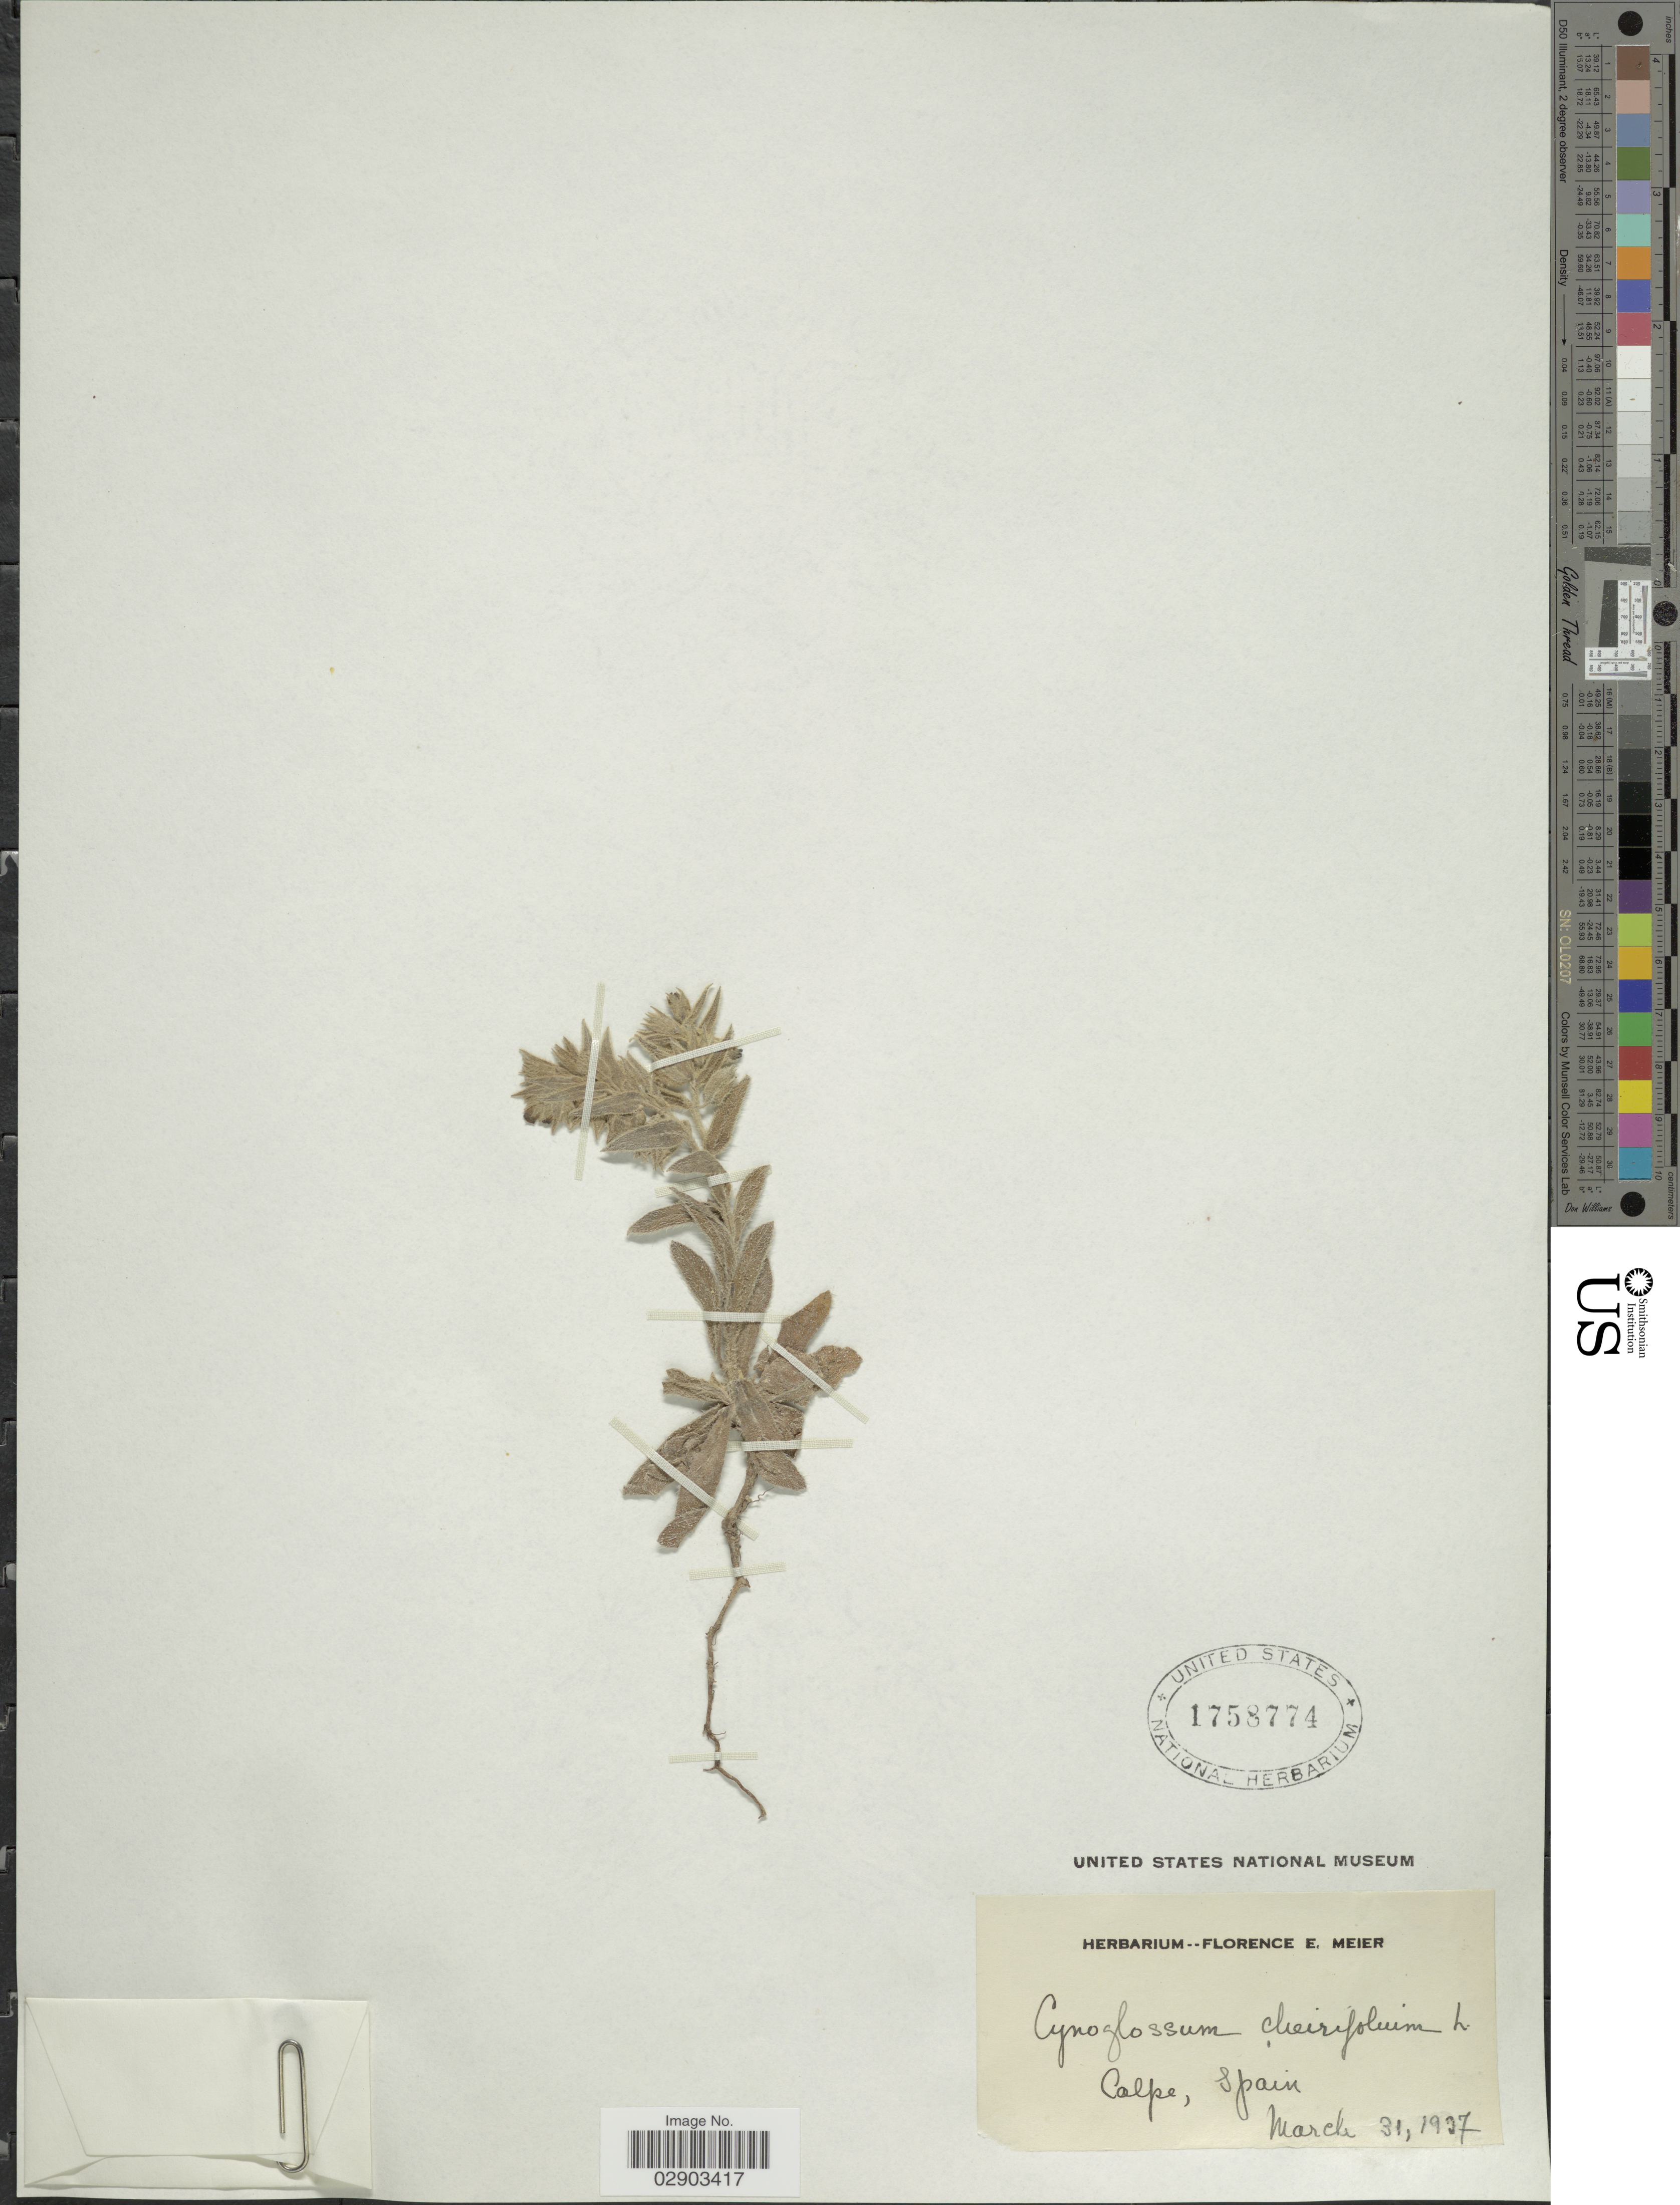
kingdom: Plantae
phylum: Tracheophyta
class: Magnoliopsida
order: Boraginales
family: Boraginaceae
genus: Cynoglossum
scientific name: Cynoglossum cheirifolium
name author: L.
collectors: ex herb. Florence E. Meier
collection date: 1927-03-31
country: Spain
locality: Calpe.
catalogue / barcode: US 1758774